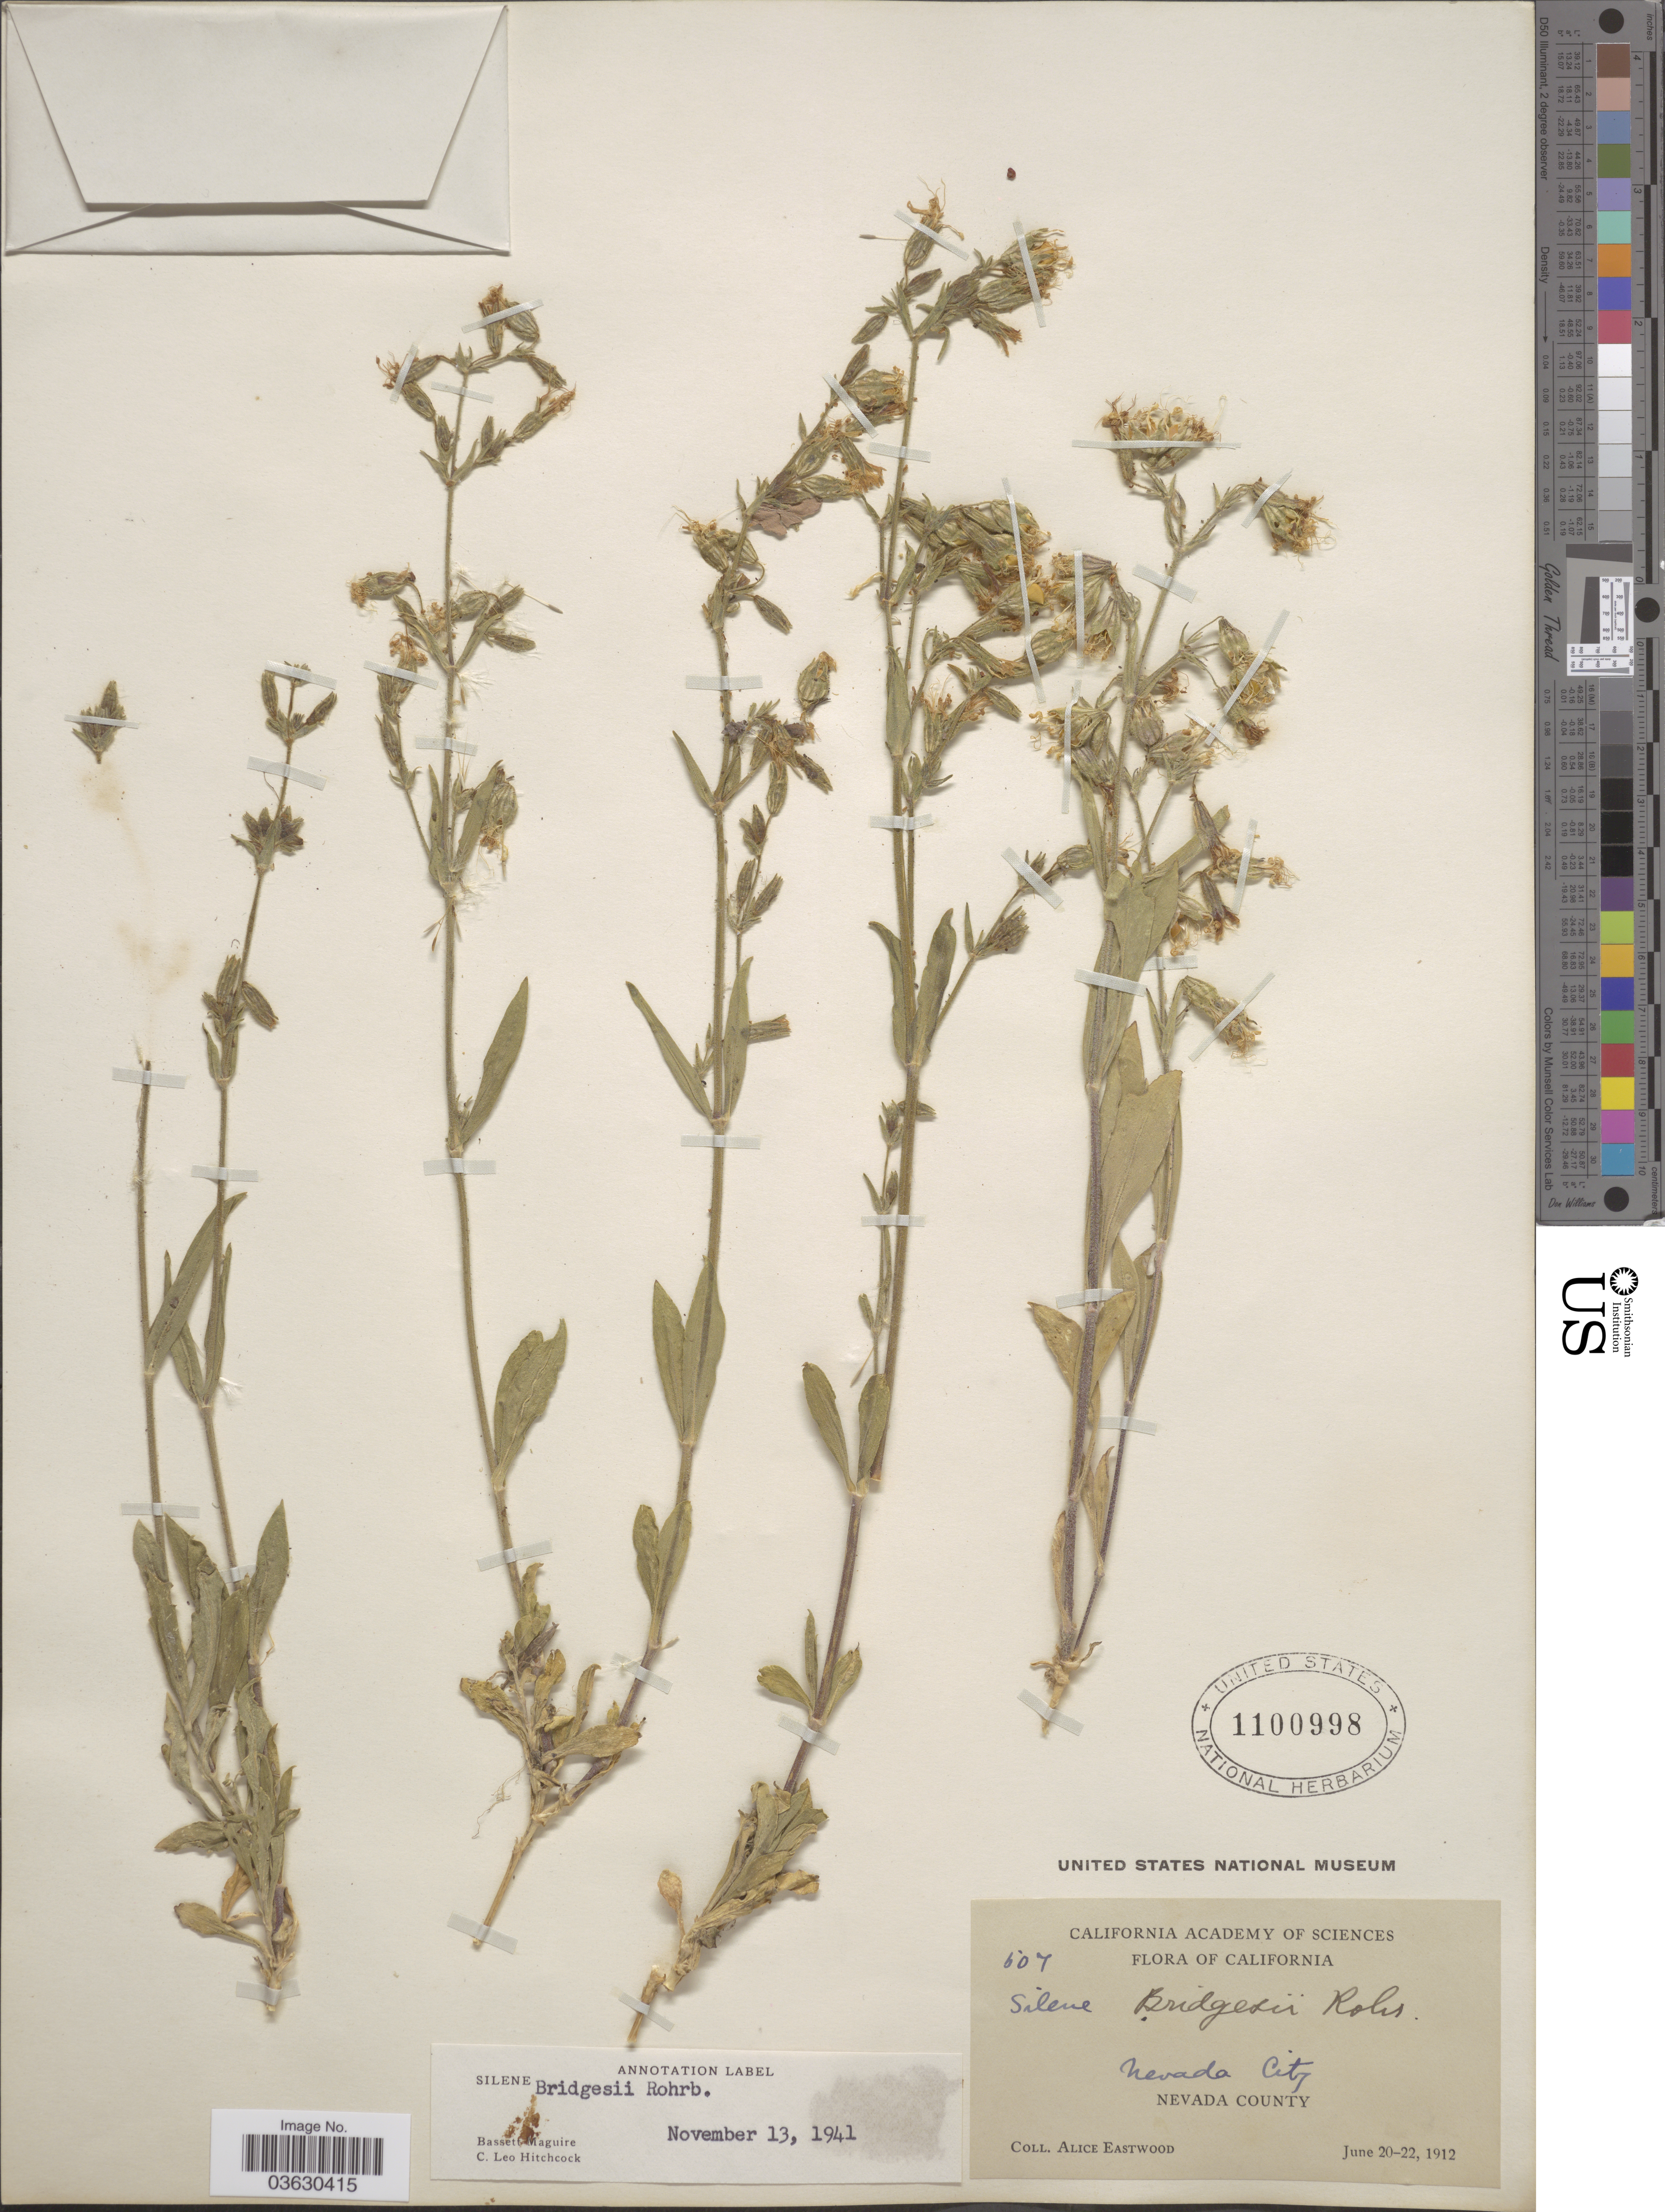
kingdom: Plantae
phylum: Tracheophyta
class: Magnoliopsida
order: Caryophyllales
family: Caryophyllaceae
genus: Silene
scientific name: Silene bridgesii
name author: Rohrb.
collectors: A. Eastwood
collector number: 507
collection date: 1912-06-20/1912-06-22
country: United States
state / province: California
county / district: Nevada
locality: Nevada City. Nevada County.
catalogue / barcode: US 1100998